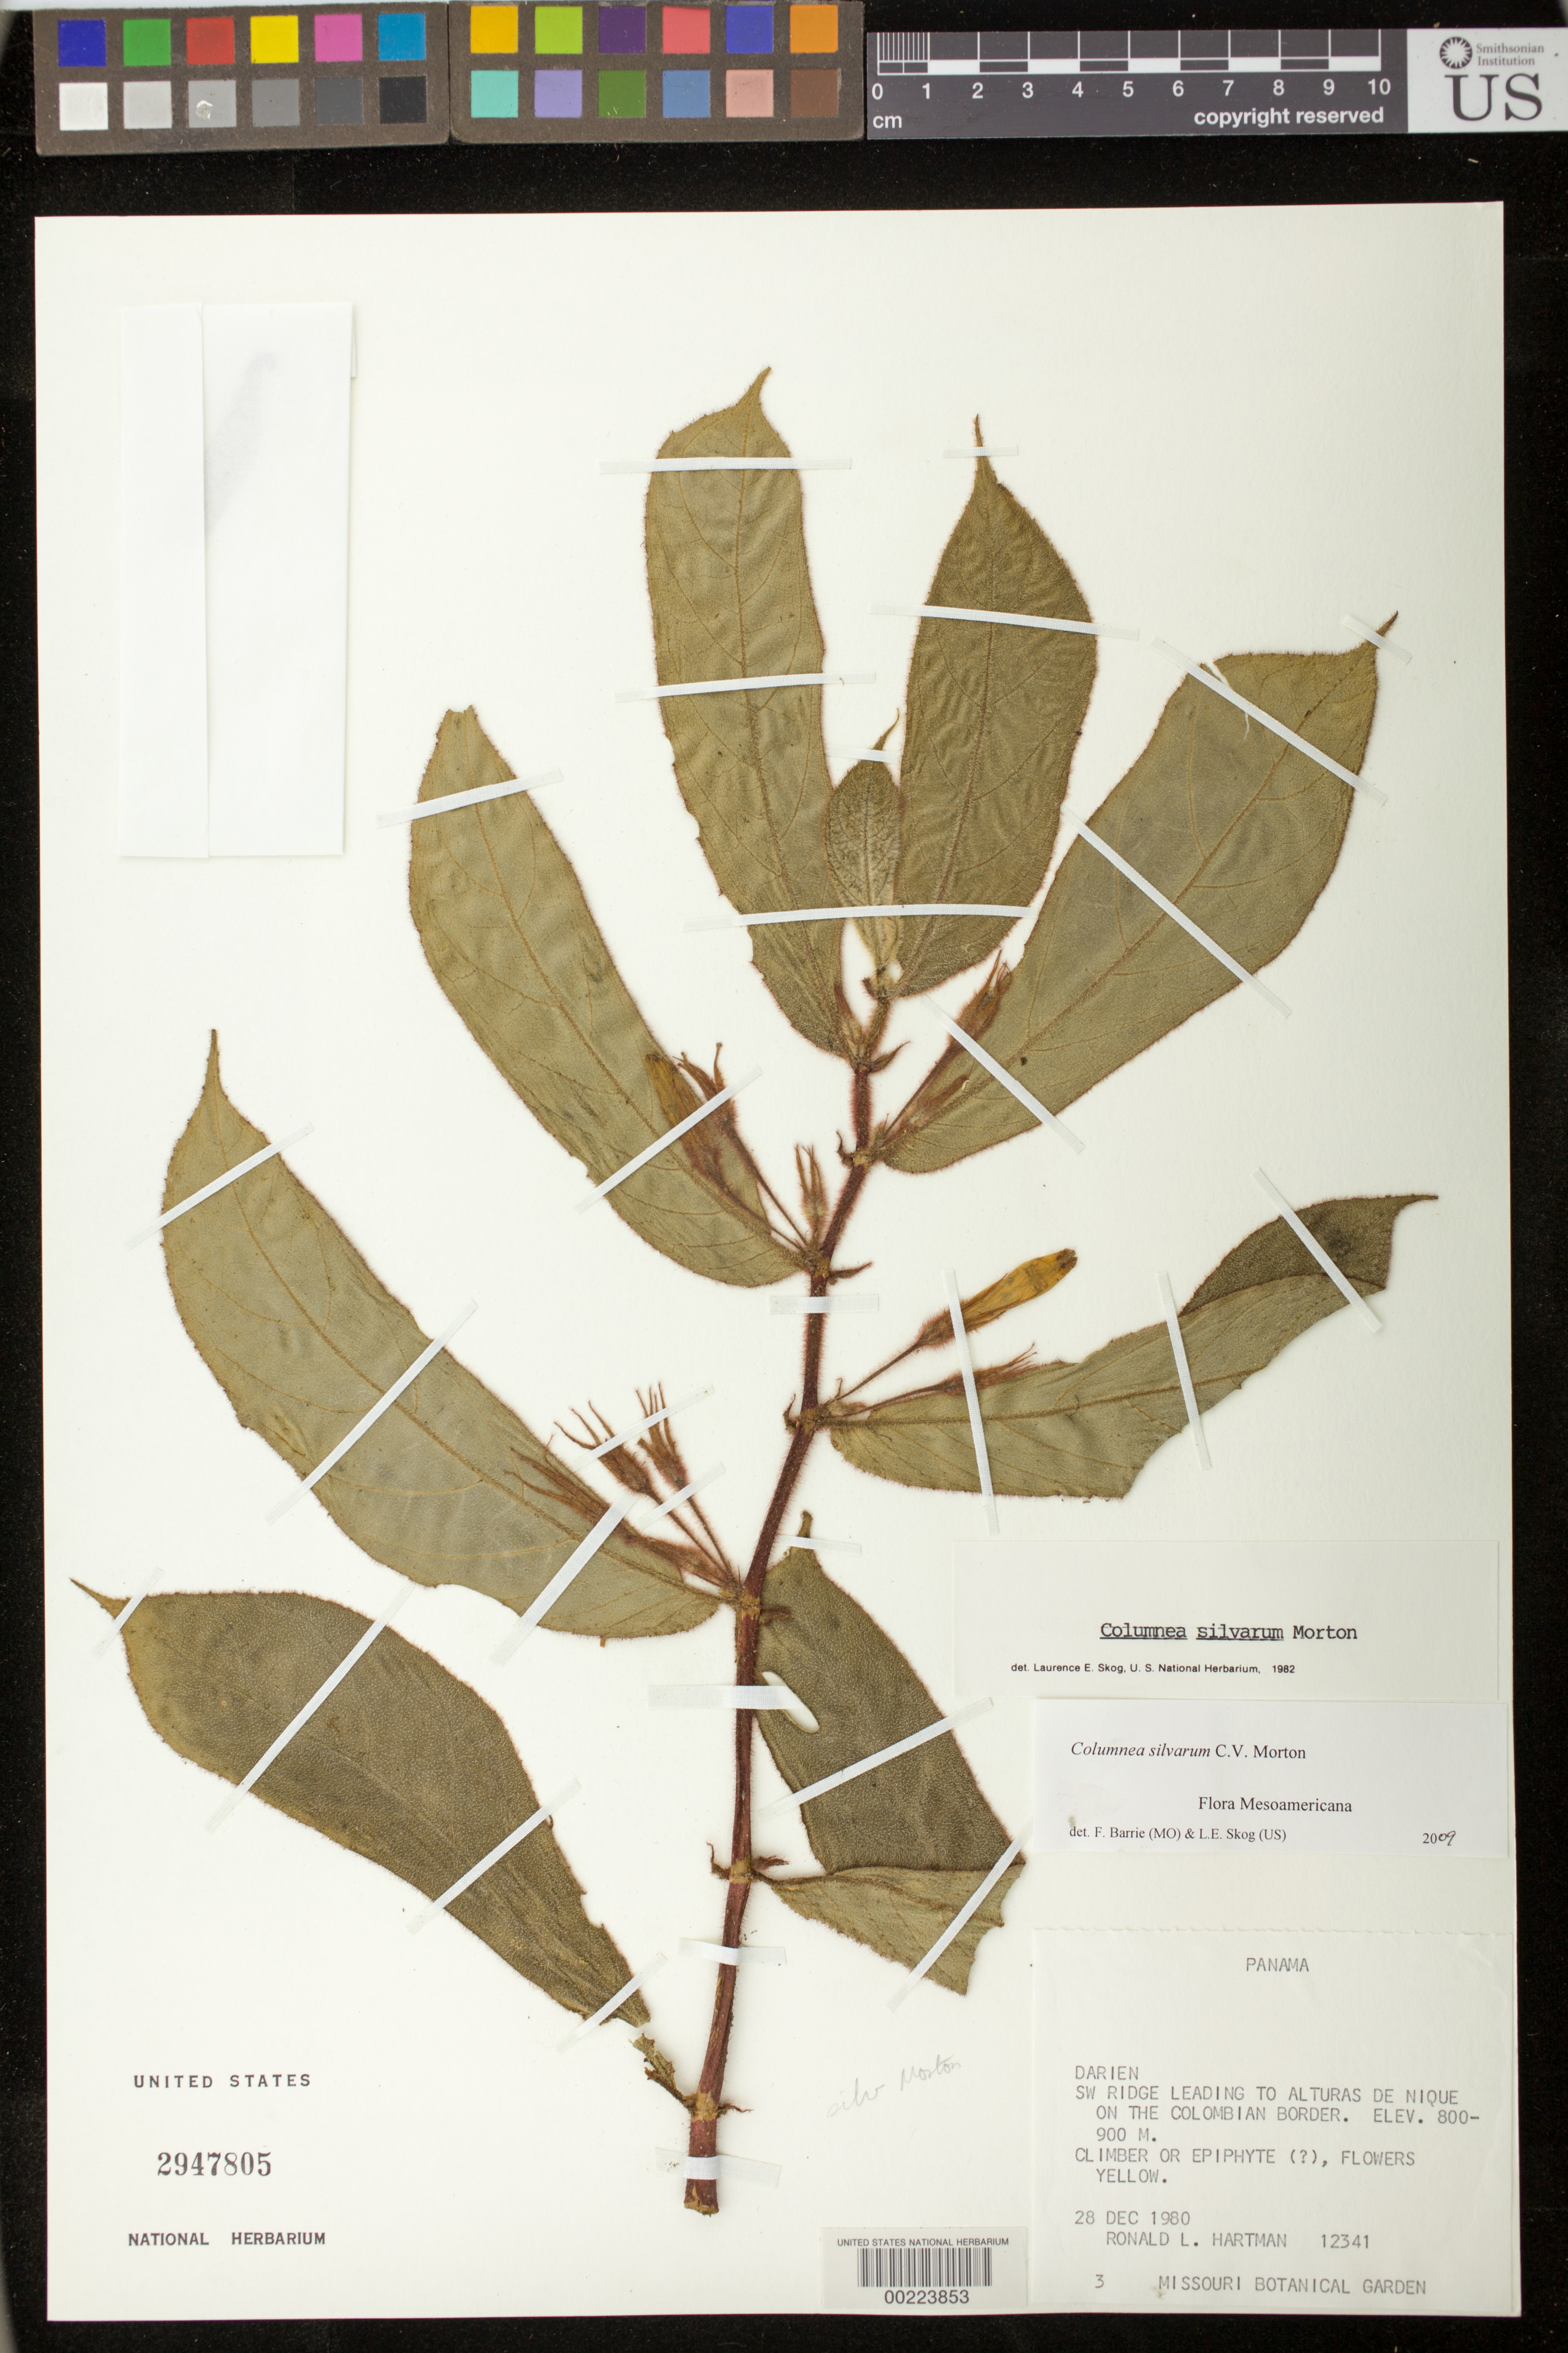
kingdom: Plantae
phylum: Tracheophyta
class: Magnoliopsida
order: Lamiales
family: Gesneriaceae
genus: Columnea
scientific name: Columnea silvarum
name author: C.V. Morton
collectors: R. L. Hartman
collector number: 12341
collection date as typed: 28 Dec 1980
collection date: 1980-12-28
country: Panama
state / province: Darién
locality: SW ridge leading to Alturas de Nique on the Colombian border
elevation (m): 800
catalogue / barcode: US 2947805